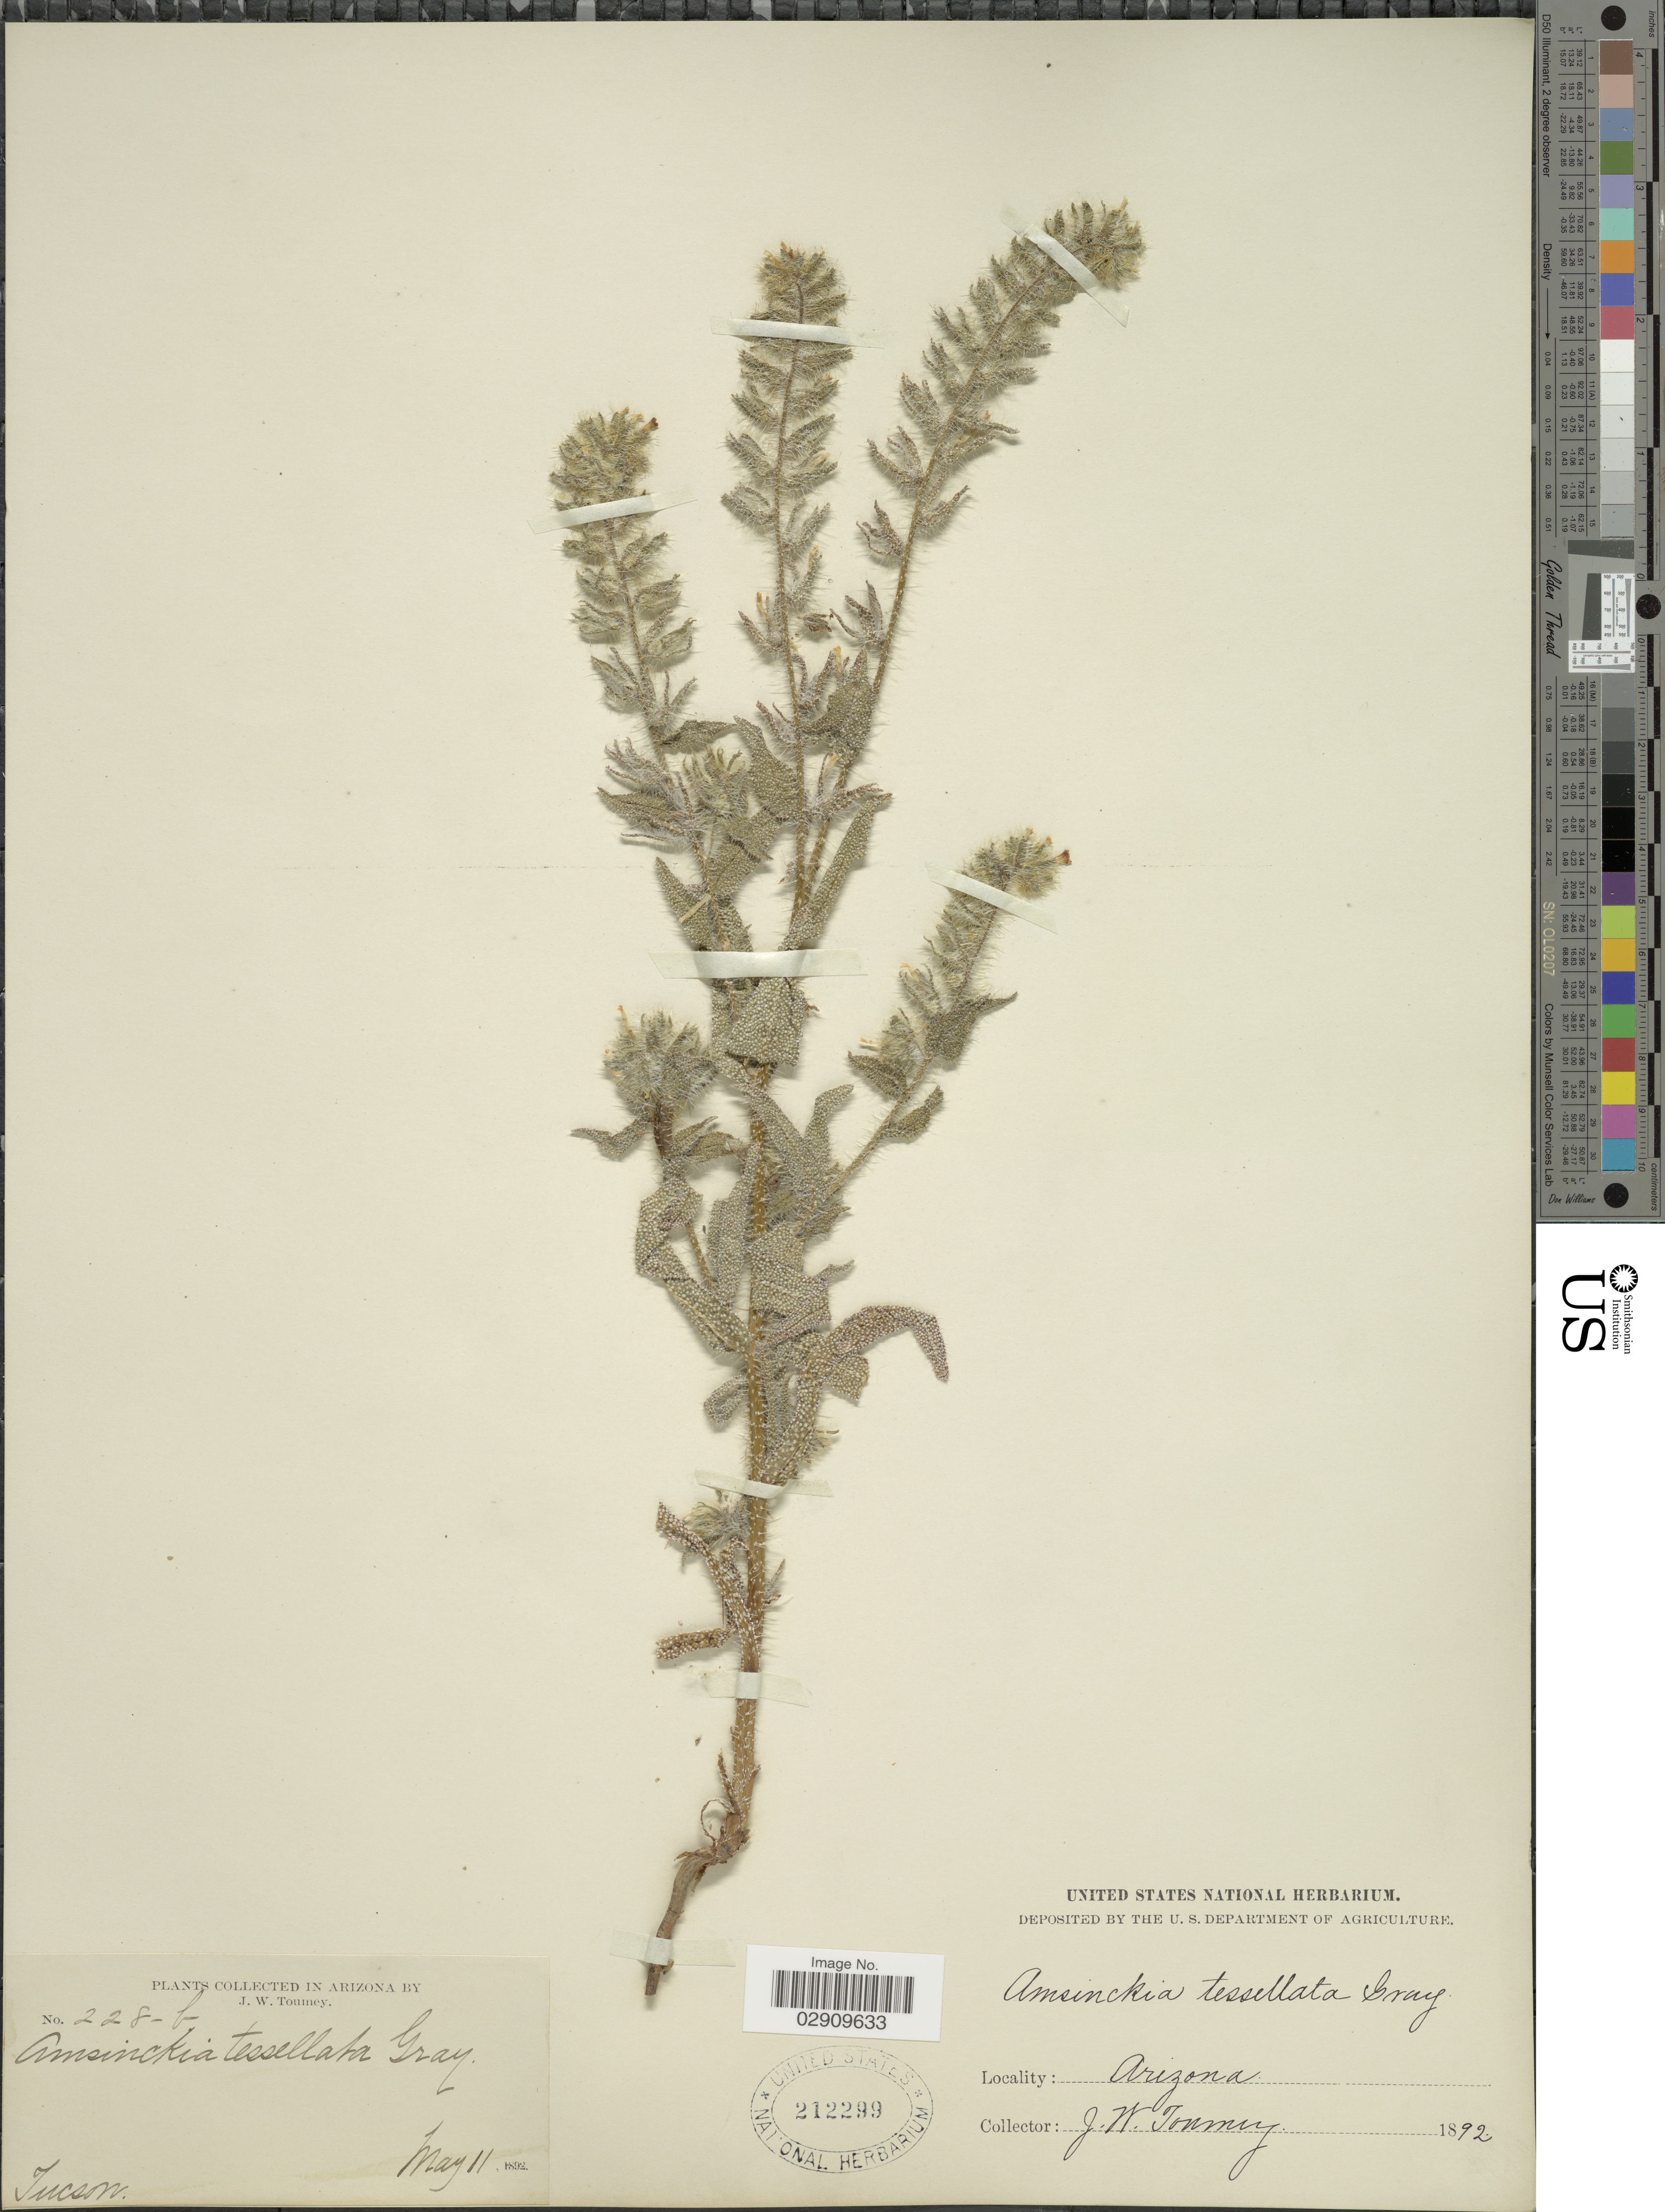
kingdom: Plantae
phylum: Tracheophyta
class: Magnoliopsida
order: Boraginales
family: Boraginaceae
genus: Amsinckia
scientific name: Amsinckia tessellata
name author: A. Gray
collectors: J. W. Toumey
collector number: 228-b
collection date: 1892-05-11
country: United States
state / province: Arizona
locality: Tucson.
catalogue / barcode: US 212299